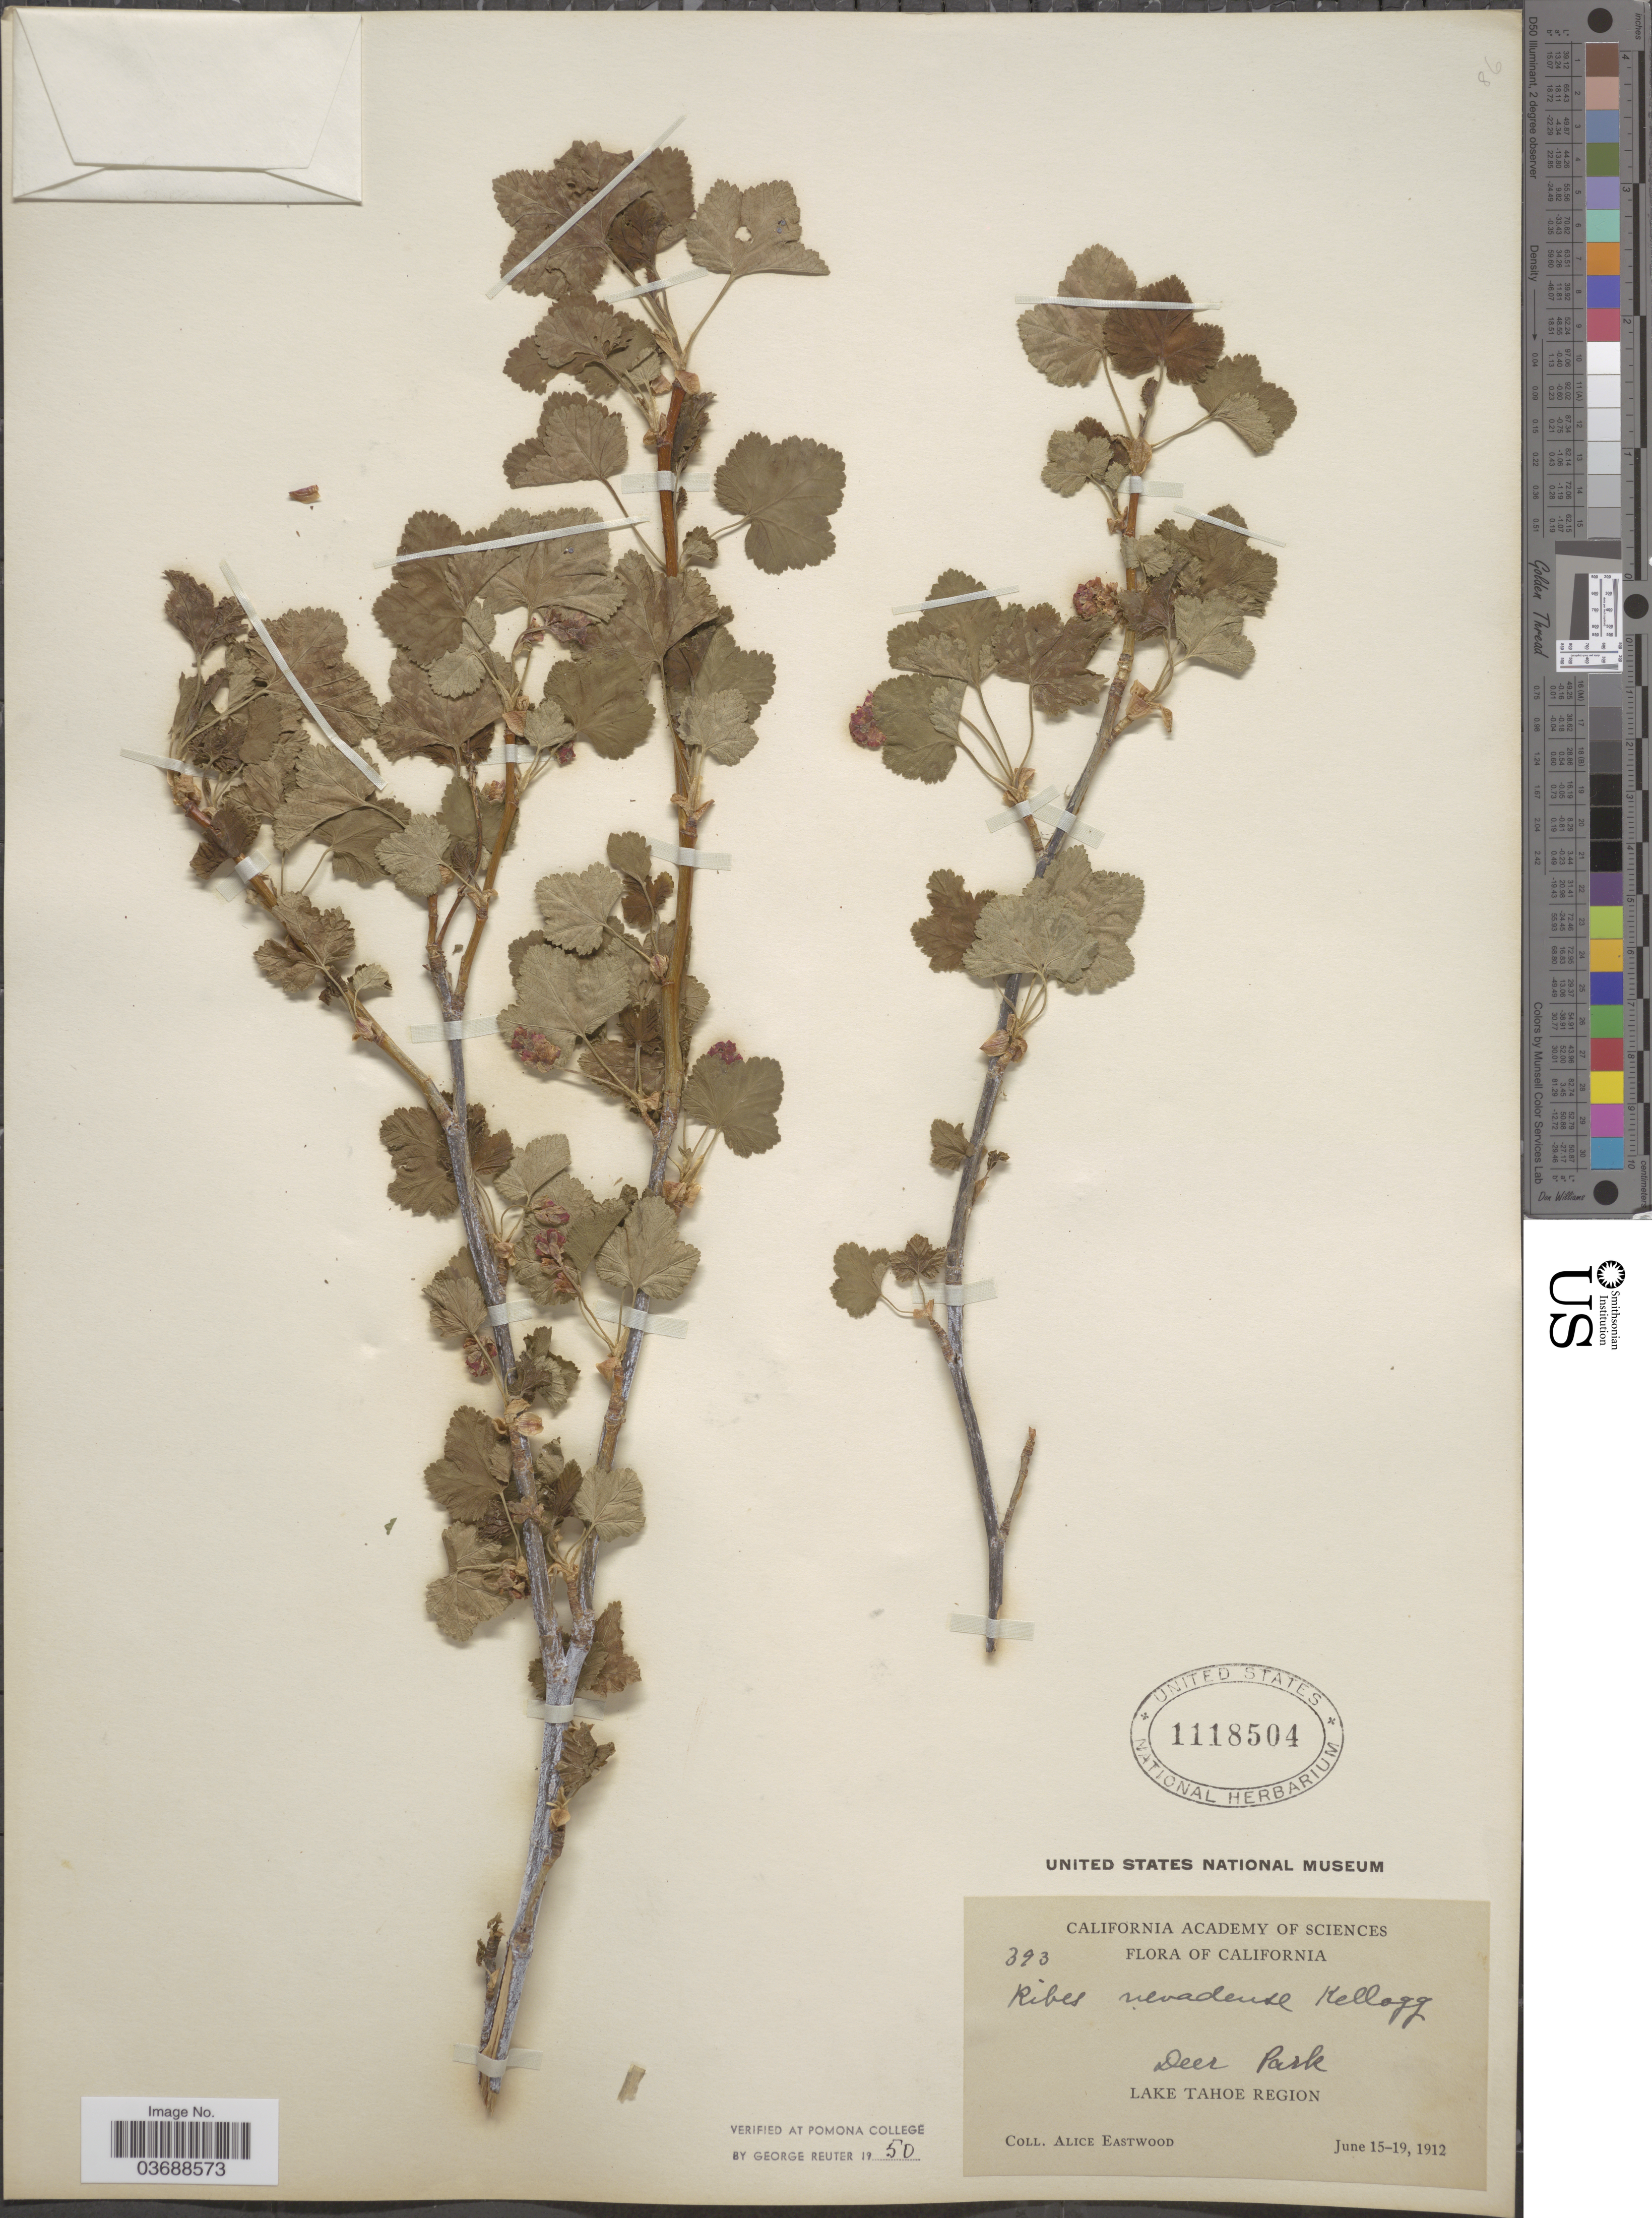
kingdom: Plantae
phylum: Tracheophyta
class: Magnoliopsida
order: Saxifragales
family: Grossulariaceae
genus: Ribes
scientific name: Ribes nevadense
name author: Kellogg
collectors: A. Eastwood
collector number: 393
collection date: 1912-06-15/1912-06-19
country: United States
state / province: California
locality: Deer Park. Lake Tahoe Region.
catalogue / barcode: US 1118504